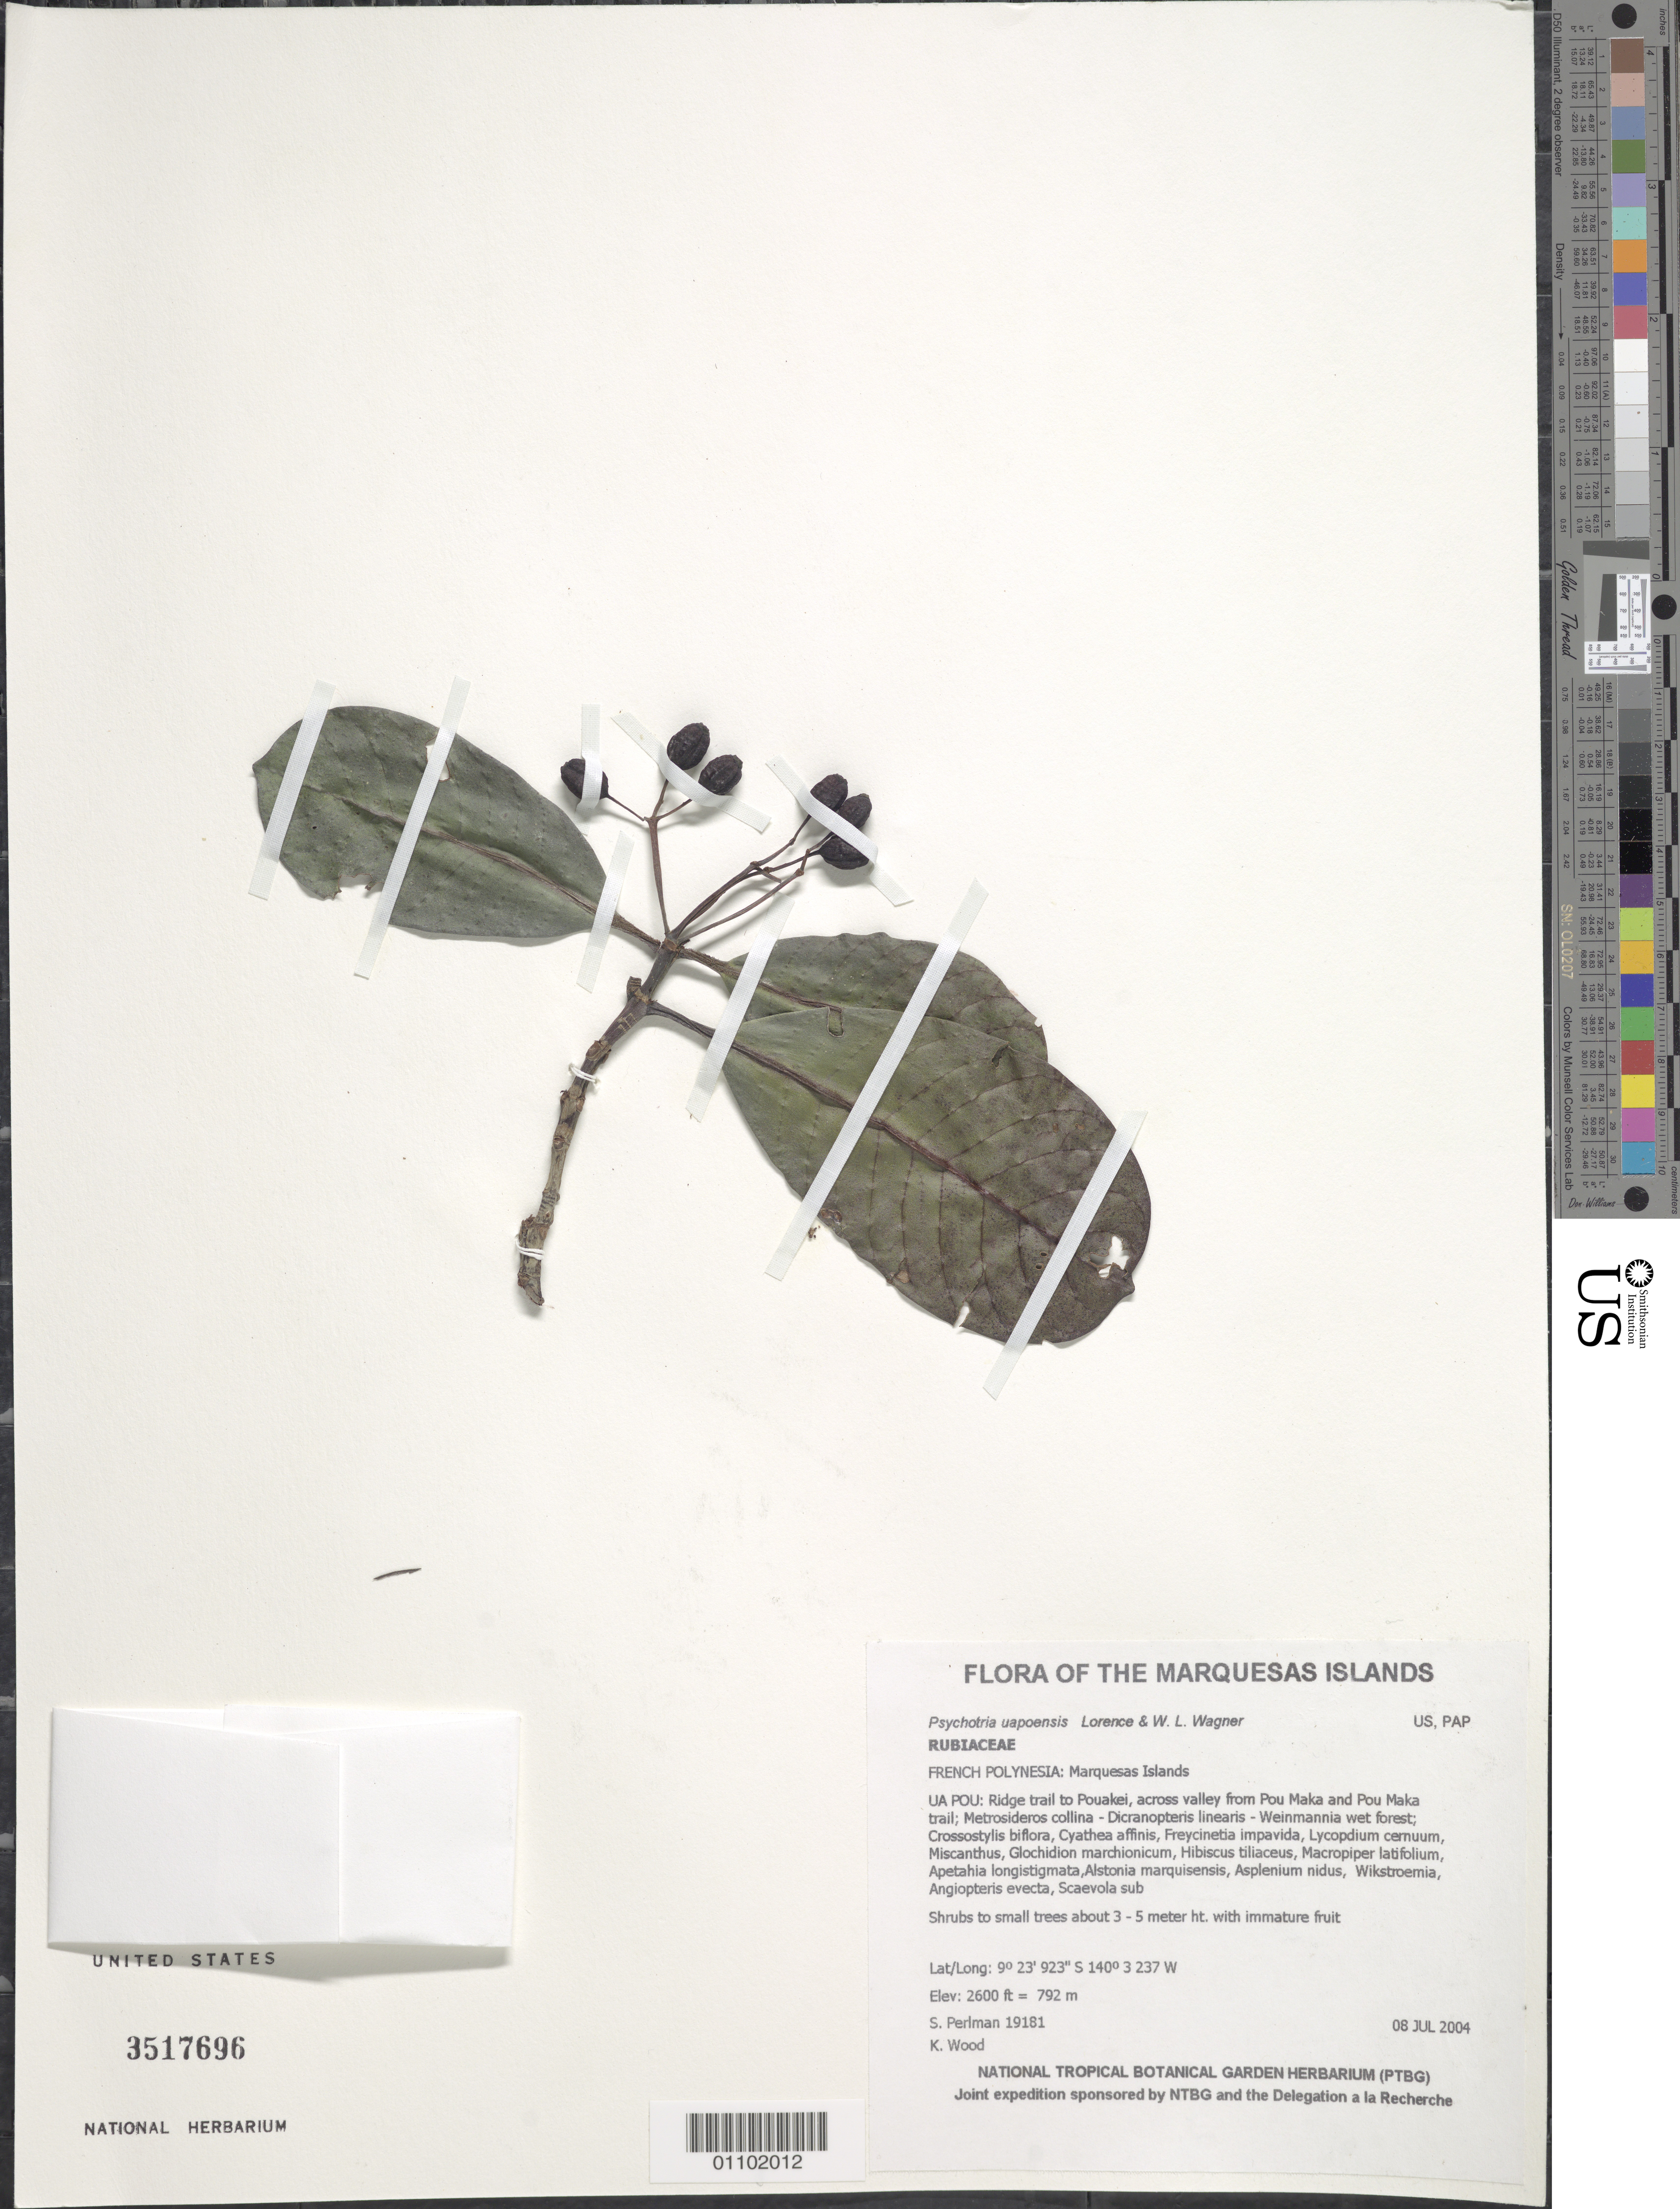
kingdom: Plantae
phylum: Tracheophyta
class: Magnoliopsida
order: Gentianales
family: Rubiaceae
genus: Psychotria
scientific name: Psychotria uapoensis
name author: Lorence & W.L. Wagner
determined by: Lorence, David H.; Wagner, W. H.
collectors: S. P. Perlman & K. R. Wood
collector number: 19181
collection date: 2004-07-08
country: French Polynesia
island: Ua Pou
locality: Ridge trail to Pouakei, across valley from Pou Maka and Pou Maka trail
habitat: Metrosideros collina - Dicranopteris linearis - Weinmannia wet forest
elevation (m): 792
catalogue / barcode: US 3517696